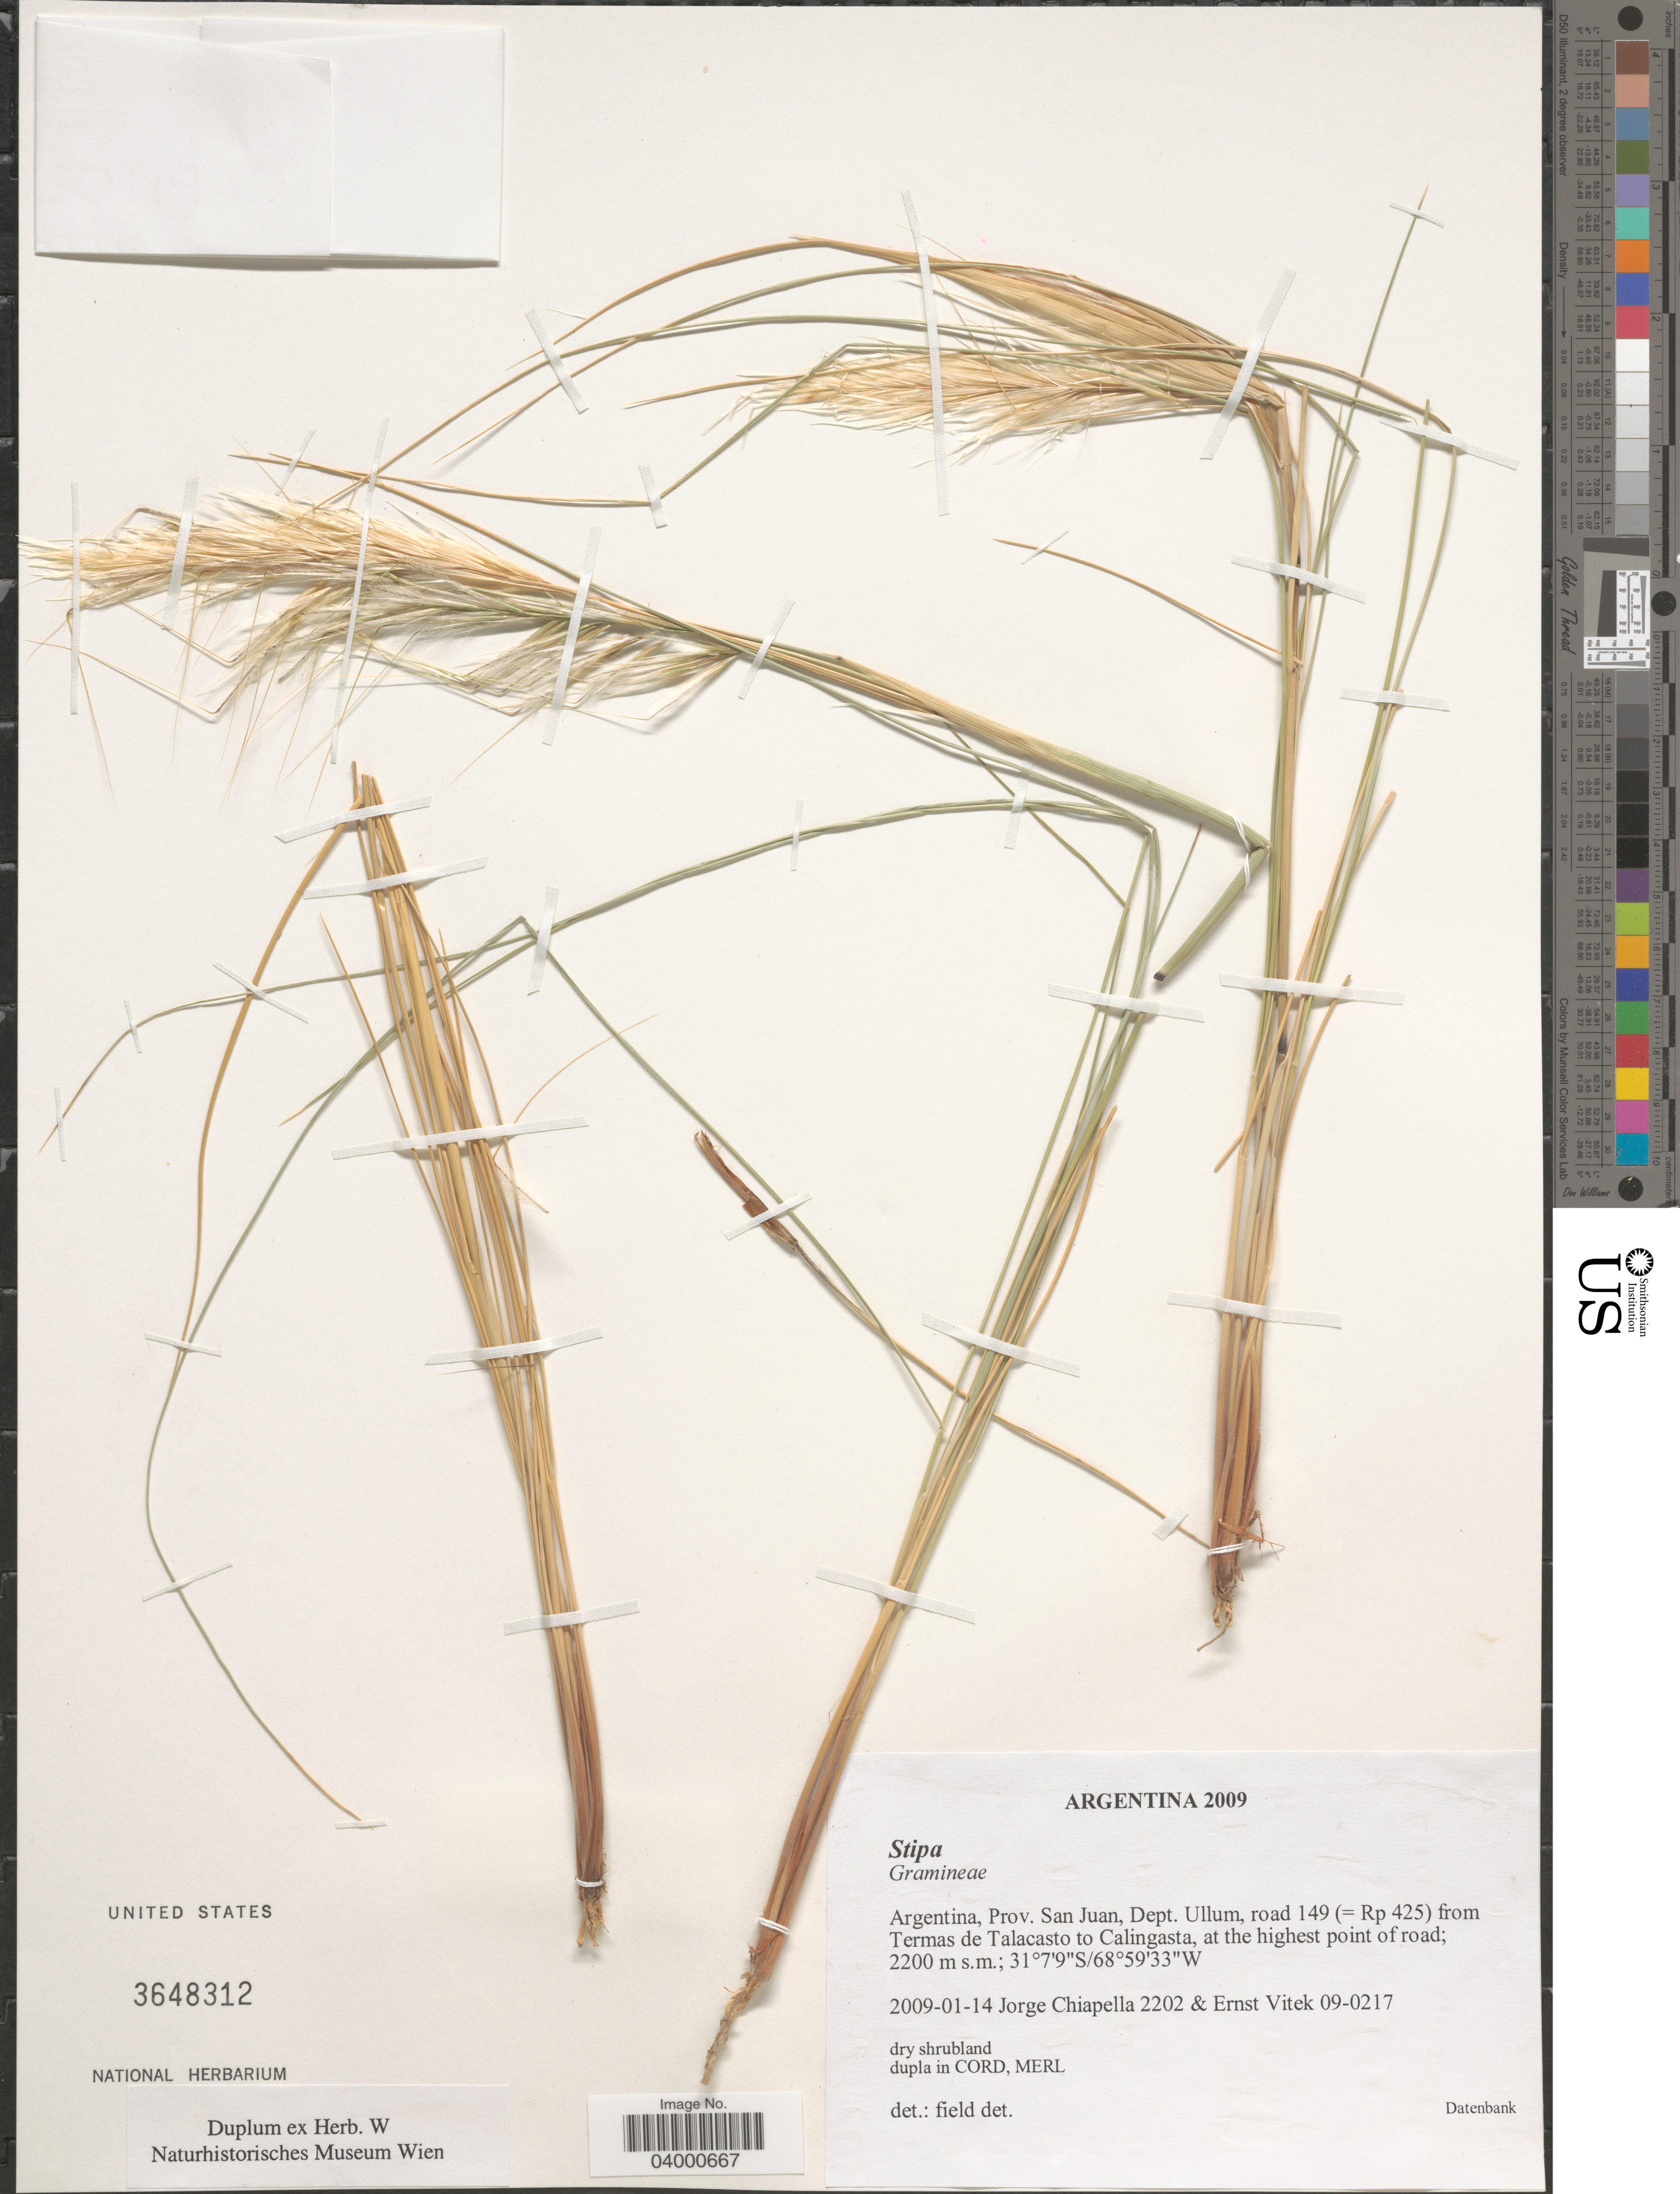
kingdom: Plantae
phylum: Tracheophyta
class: Liliopsida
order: Poales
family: Poaceae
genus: Pappostipa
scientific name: Pappostipa sp.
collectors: J. Chiapella & E. Vitek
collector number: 2202/09-0217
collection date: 2009-01-14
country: Argentina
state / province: San Juan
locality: Dept. Ullum, road 149 (=Rp 425) from Termas de Talacasto to Calingasta, at the highest pount of road.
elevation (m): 2200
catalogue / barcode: US 3648312